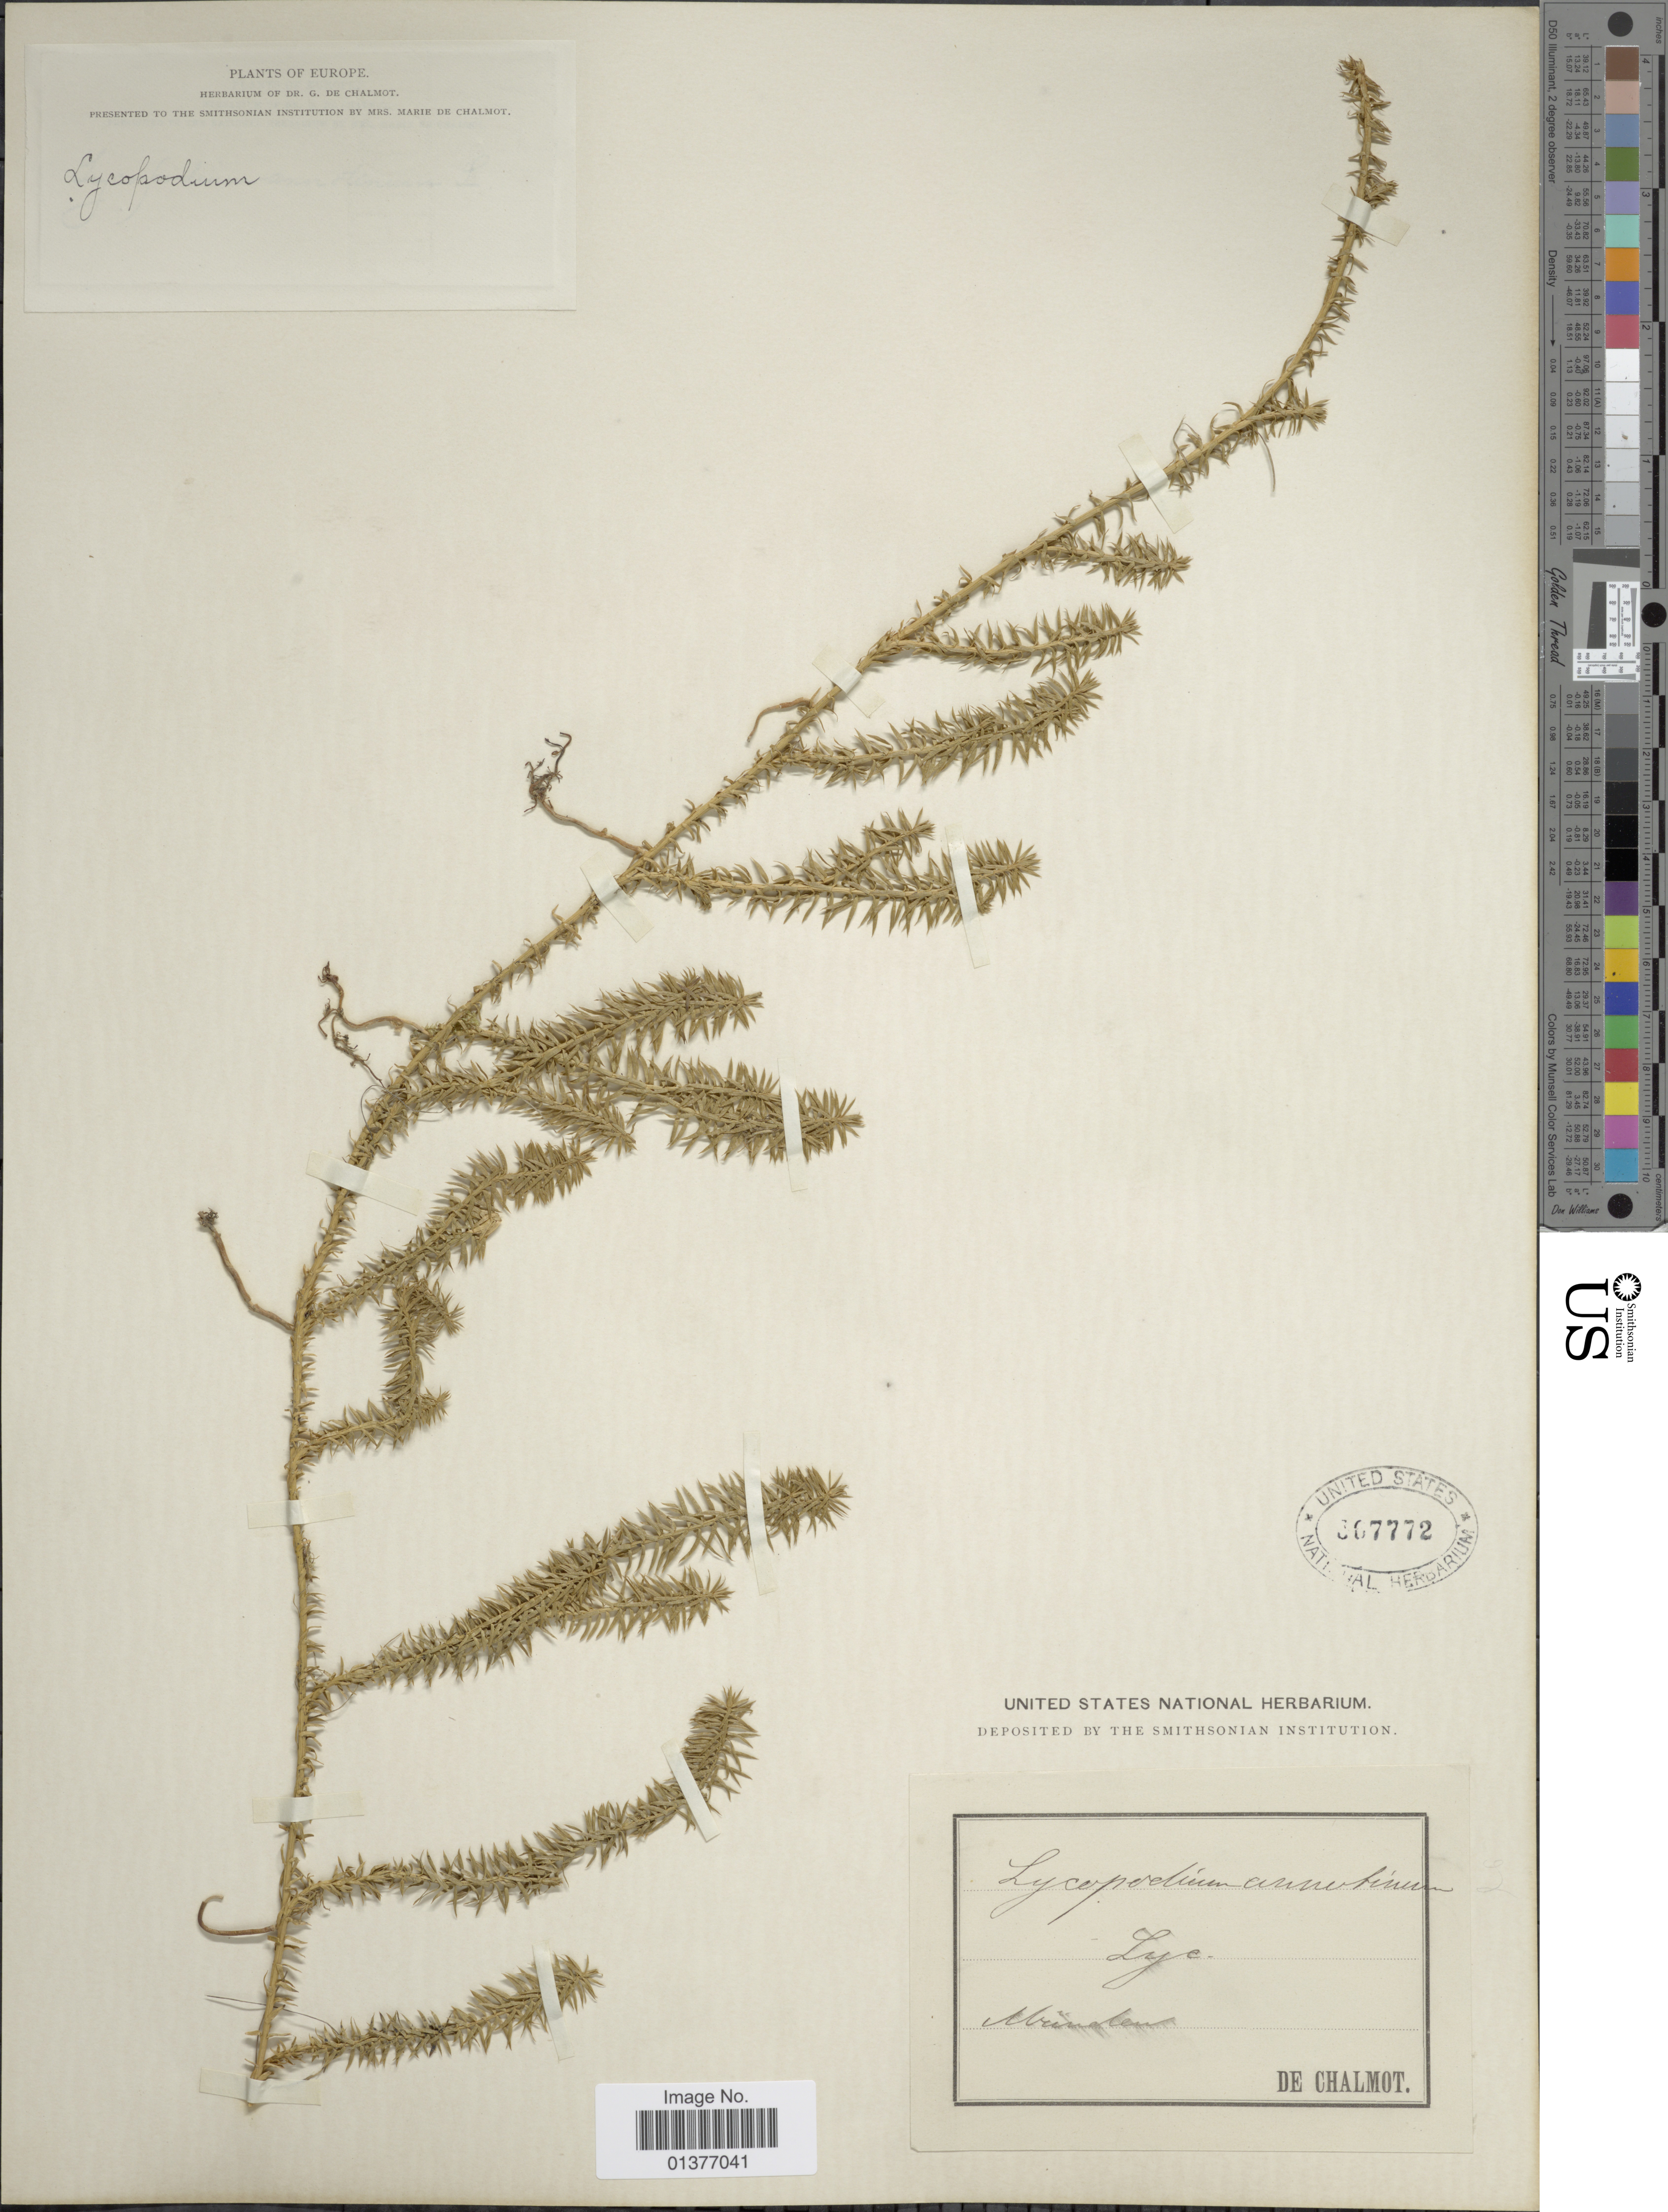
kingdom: Plantae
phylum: Tracheophyta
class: Lycopodiopsida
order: Lycopodiales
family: Lycopodiaceae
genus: Spinulum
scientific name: Spinulum annotinum subsp. annotinum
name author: (L.) A. Haines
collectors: G. de Chalmot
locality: Münden [interpreted]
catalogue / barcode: US 367772